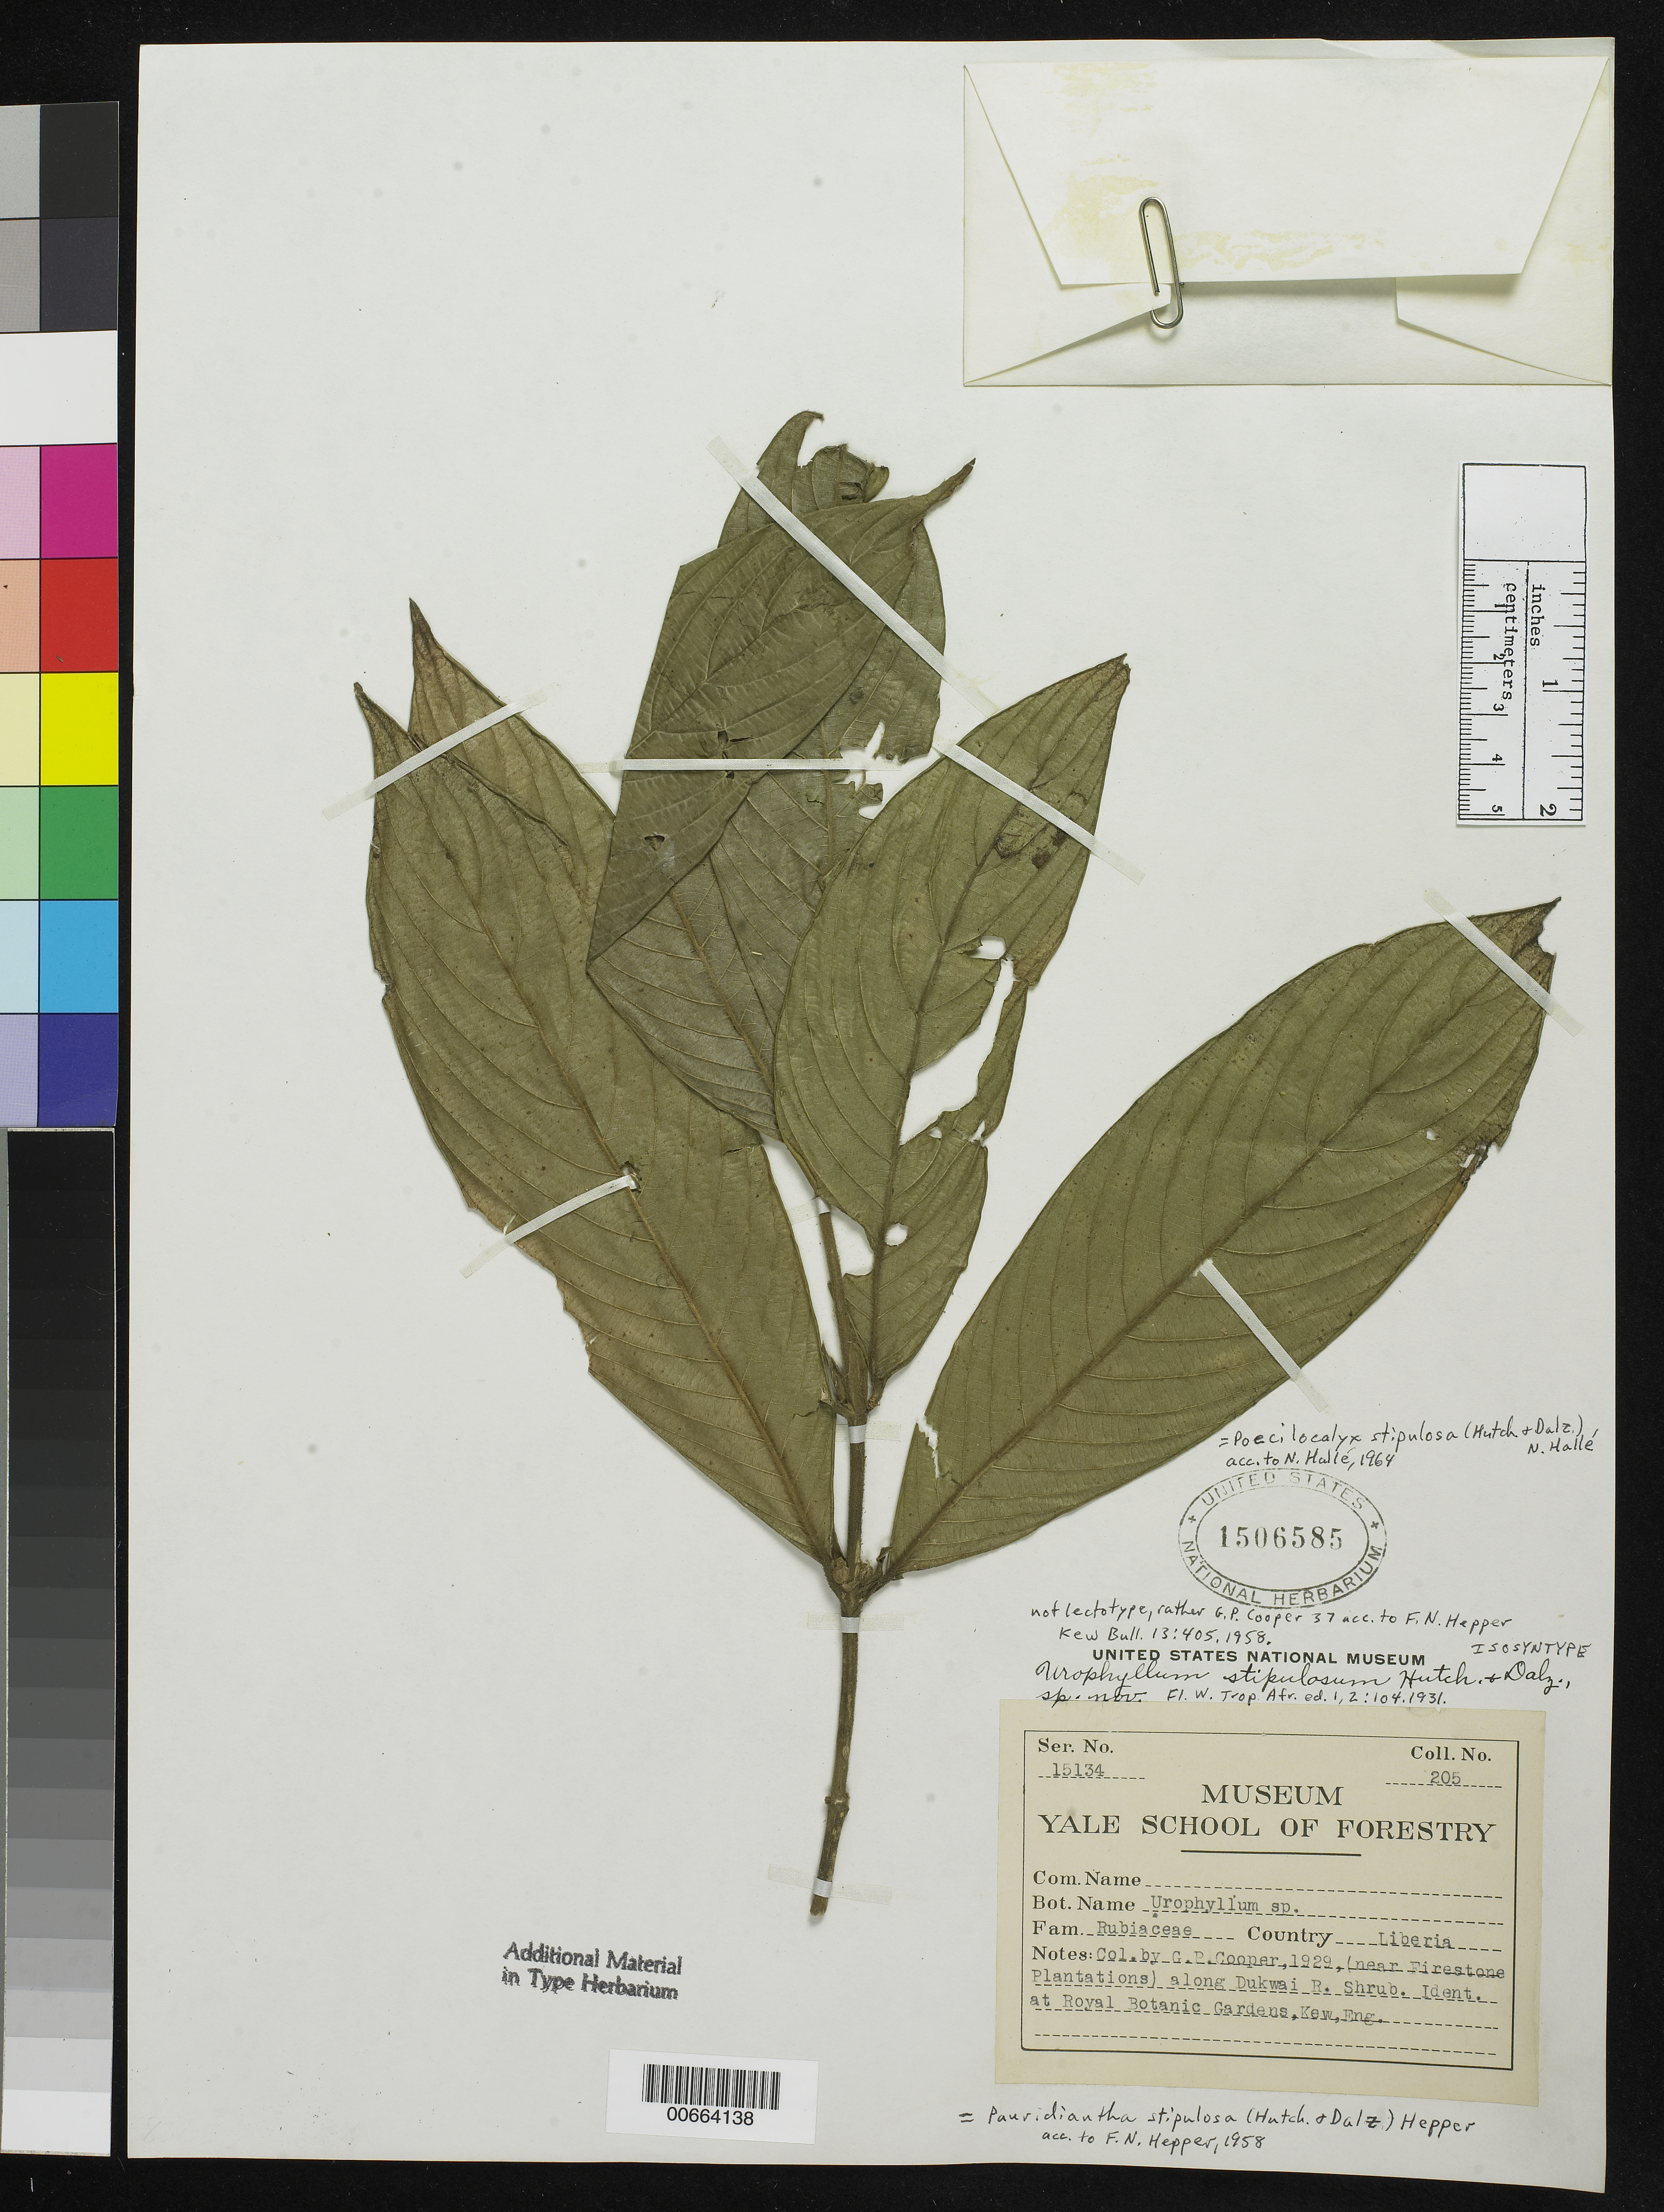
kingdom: Plantae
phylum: Tracheophyta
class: Magnoliopsida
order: Gentianales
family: Rubiaceae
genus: Urophyllum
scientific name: Urophyllum stipulosum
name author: Hutch. & Dalziel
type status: Isosyntype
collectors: G. Cooper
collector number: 205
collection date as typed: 1929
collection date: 1929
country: Liberia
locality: Along Dukwai River; near Firestone Plantations.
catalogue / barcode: US 1506585